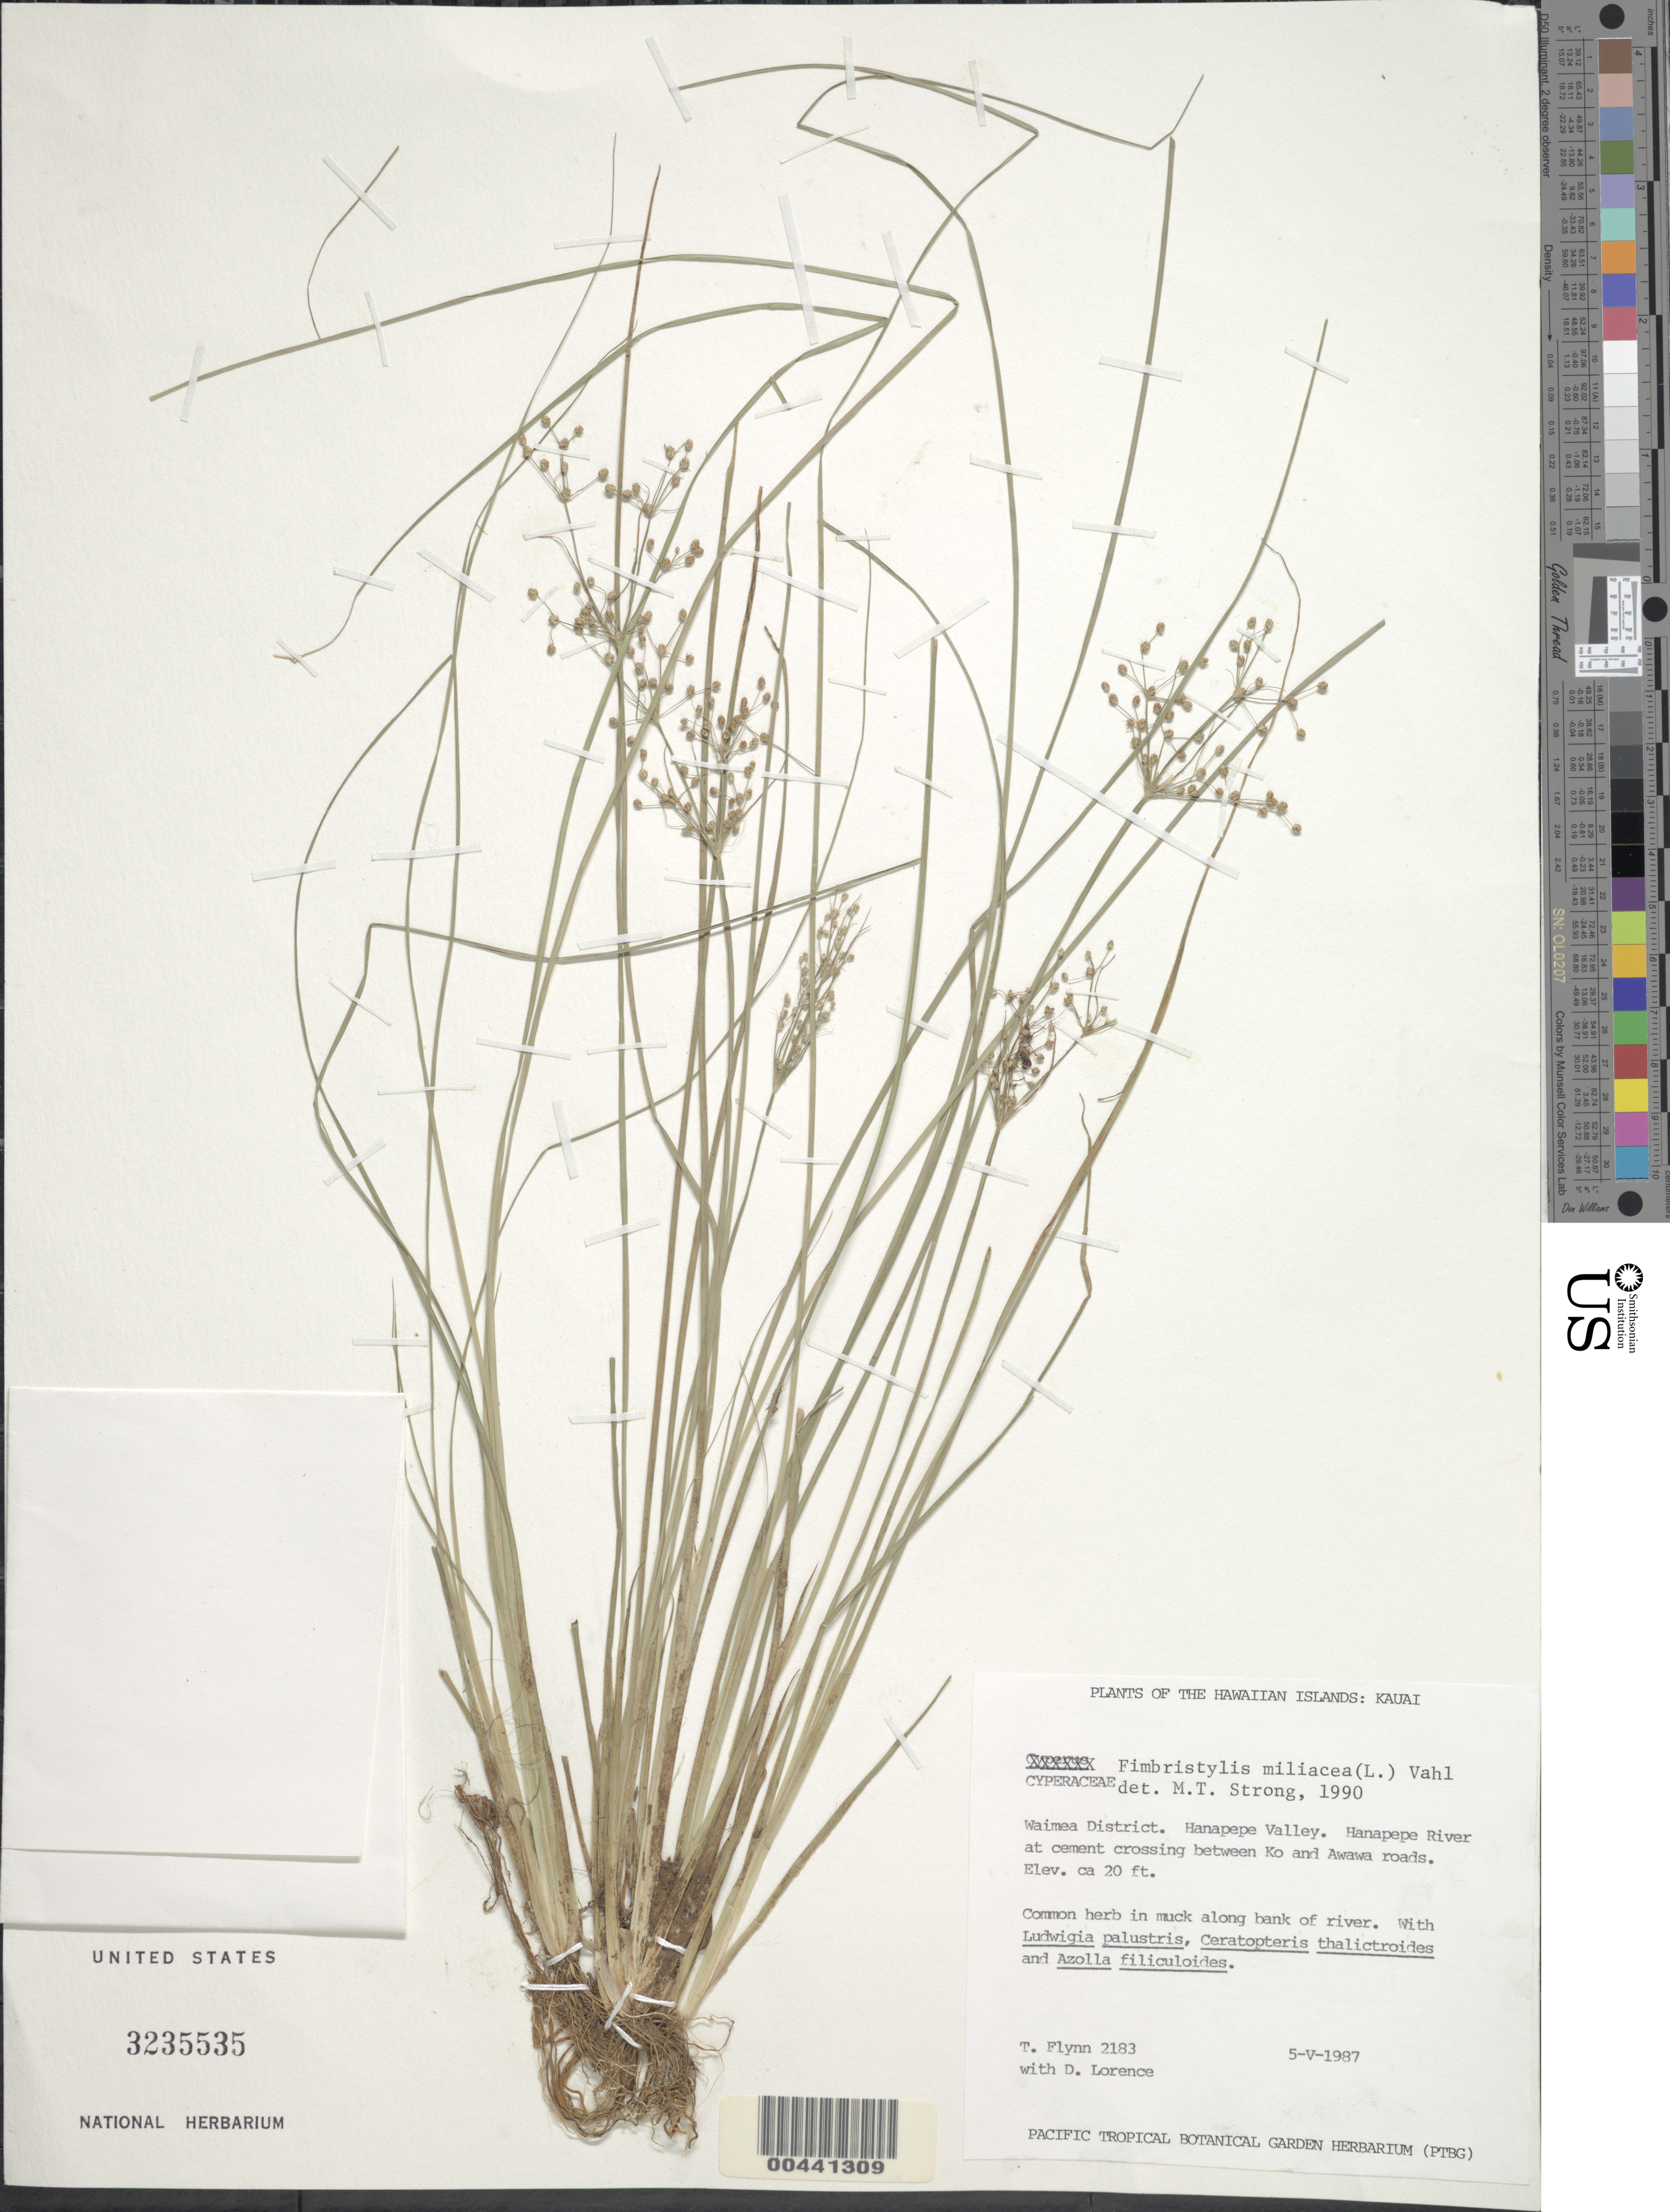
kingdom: Plantae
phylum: Tracheophyta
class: Liliopsida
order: Poales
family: Cyperaceae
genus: Fimbristylis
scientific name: Fimbristylis littoralis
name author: Gaudich.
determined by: Strong, Mark T., (BOT), Smithsonian Institution - National Museum of Natural History (UNITED STATES)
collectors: T. W. Flynn & D. Lorence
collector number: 2183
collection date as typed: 5 May 1987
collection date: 1987-05-05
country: United States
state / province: Hawaii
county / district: Kauai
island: Kaua'i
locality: Waimea Dist., Hanapepe Valley, Hanapepe River at cement crossing between Ko and Awawa roads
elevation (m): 6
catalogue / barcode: US 3235535